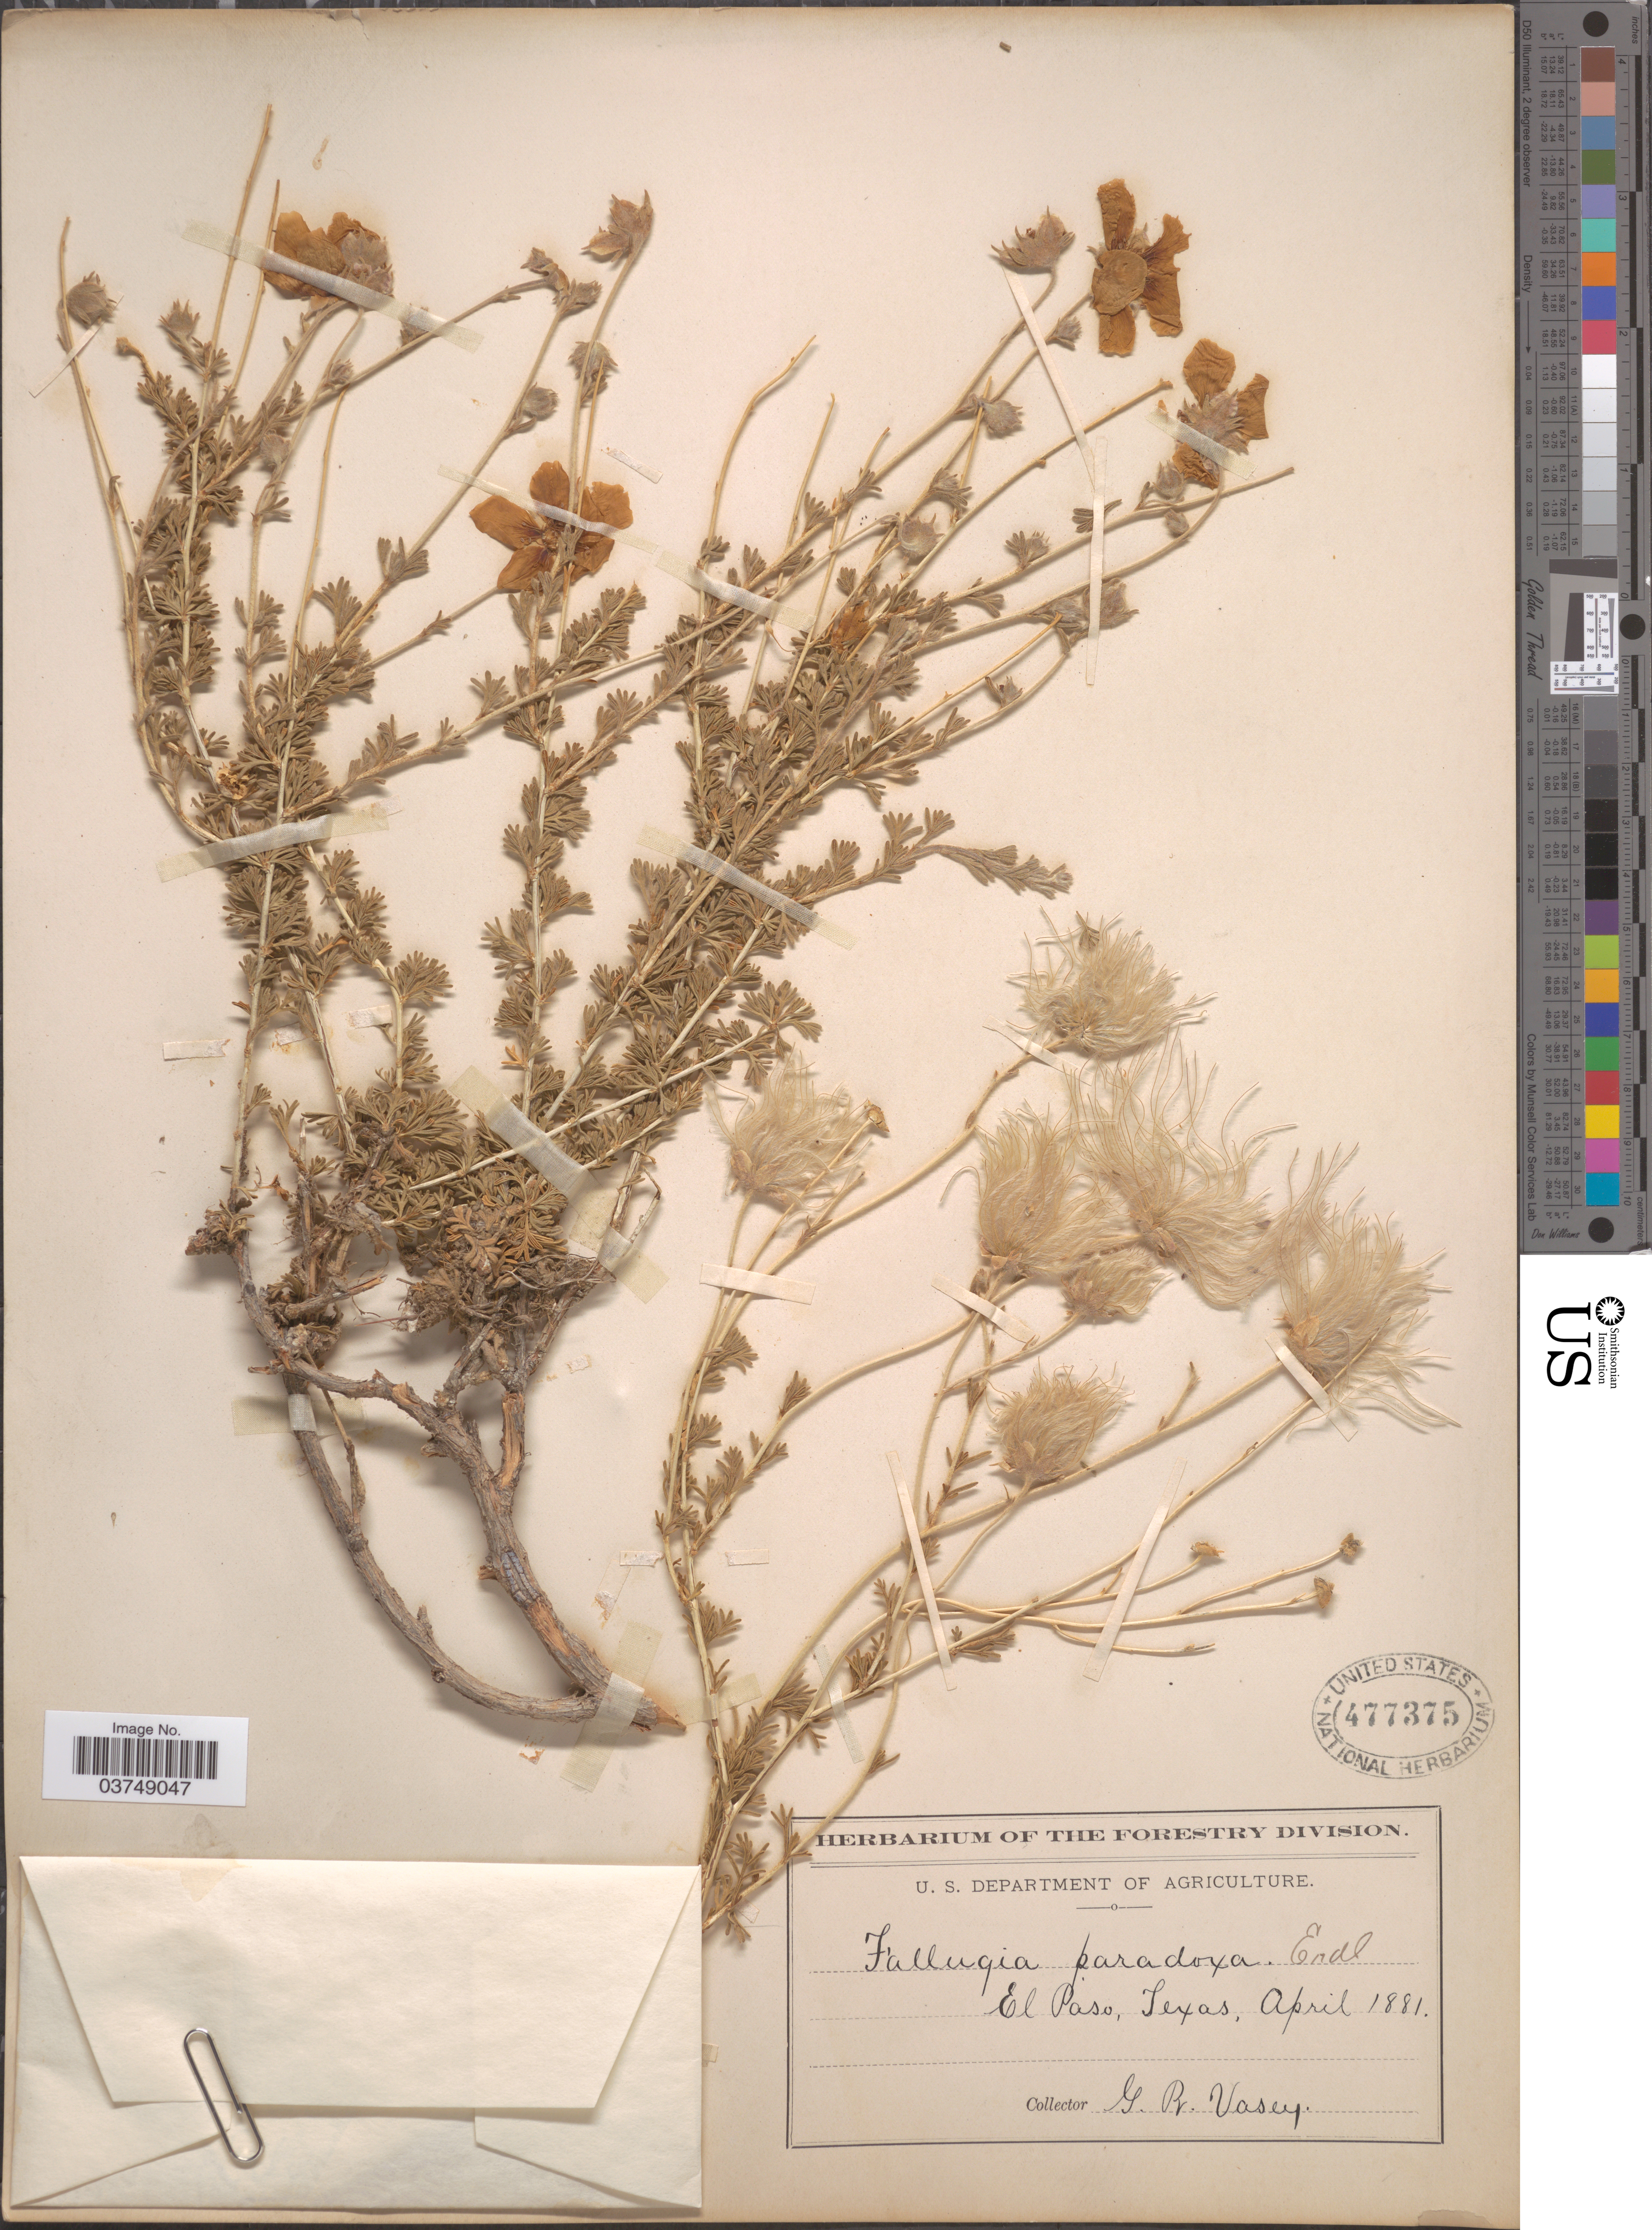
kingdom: Plantae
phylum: Tracheophyta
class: Magnoliopsida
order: Rosales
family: Rosaceae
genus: Fallugia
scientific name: Fallugia acuminata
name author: (Wooton) Rydb.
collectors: G. R. Vasey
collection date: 1881-04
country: United States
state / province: Texas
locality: El Paso.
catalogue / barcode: US 477375